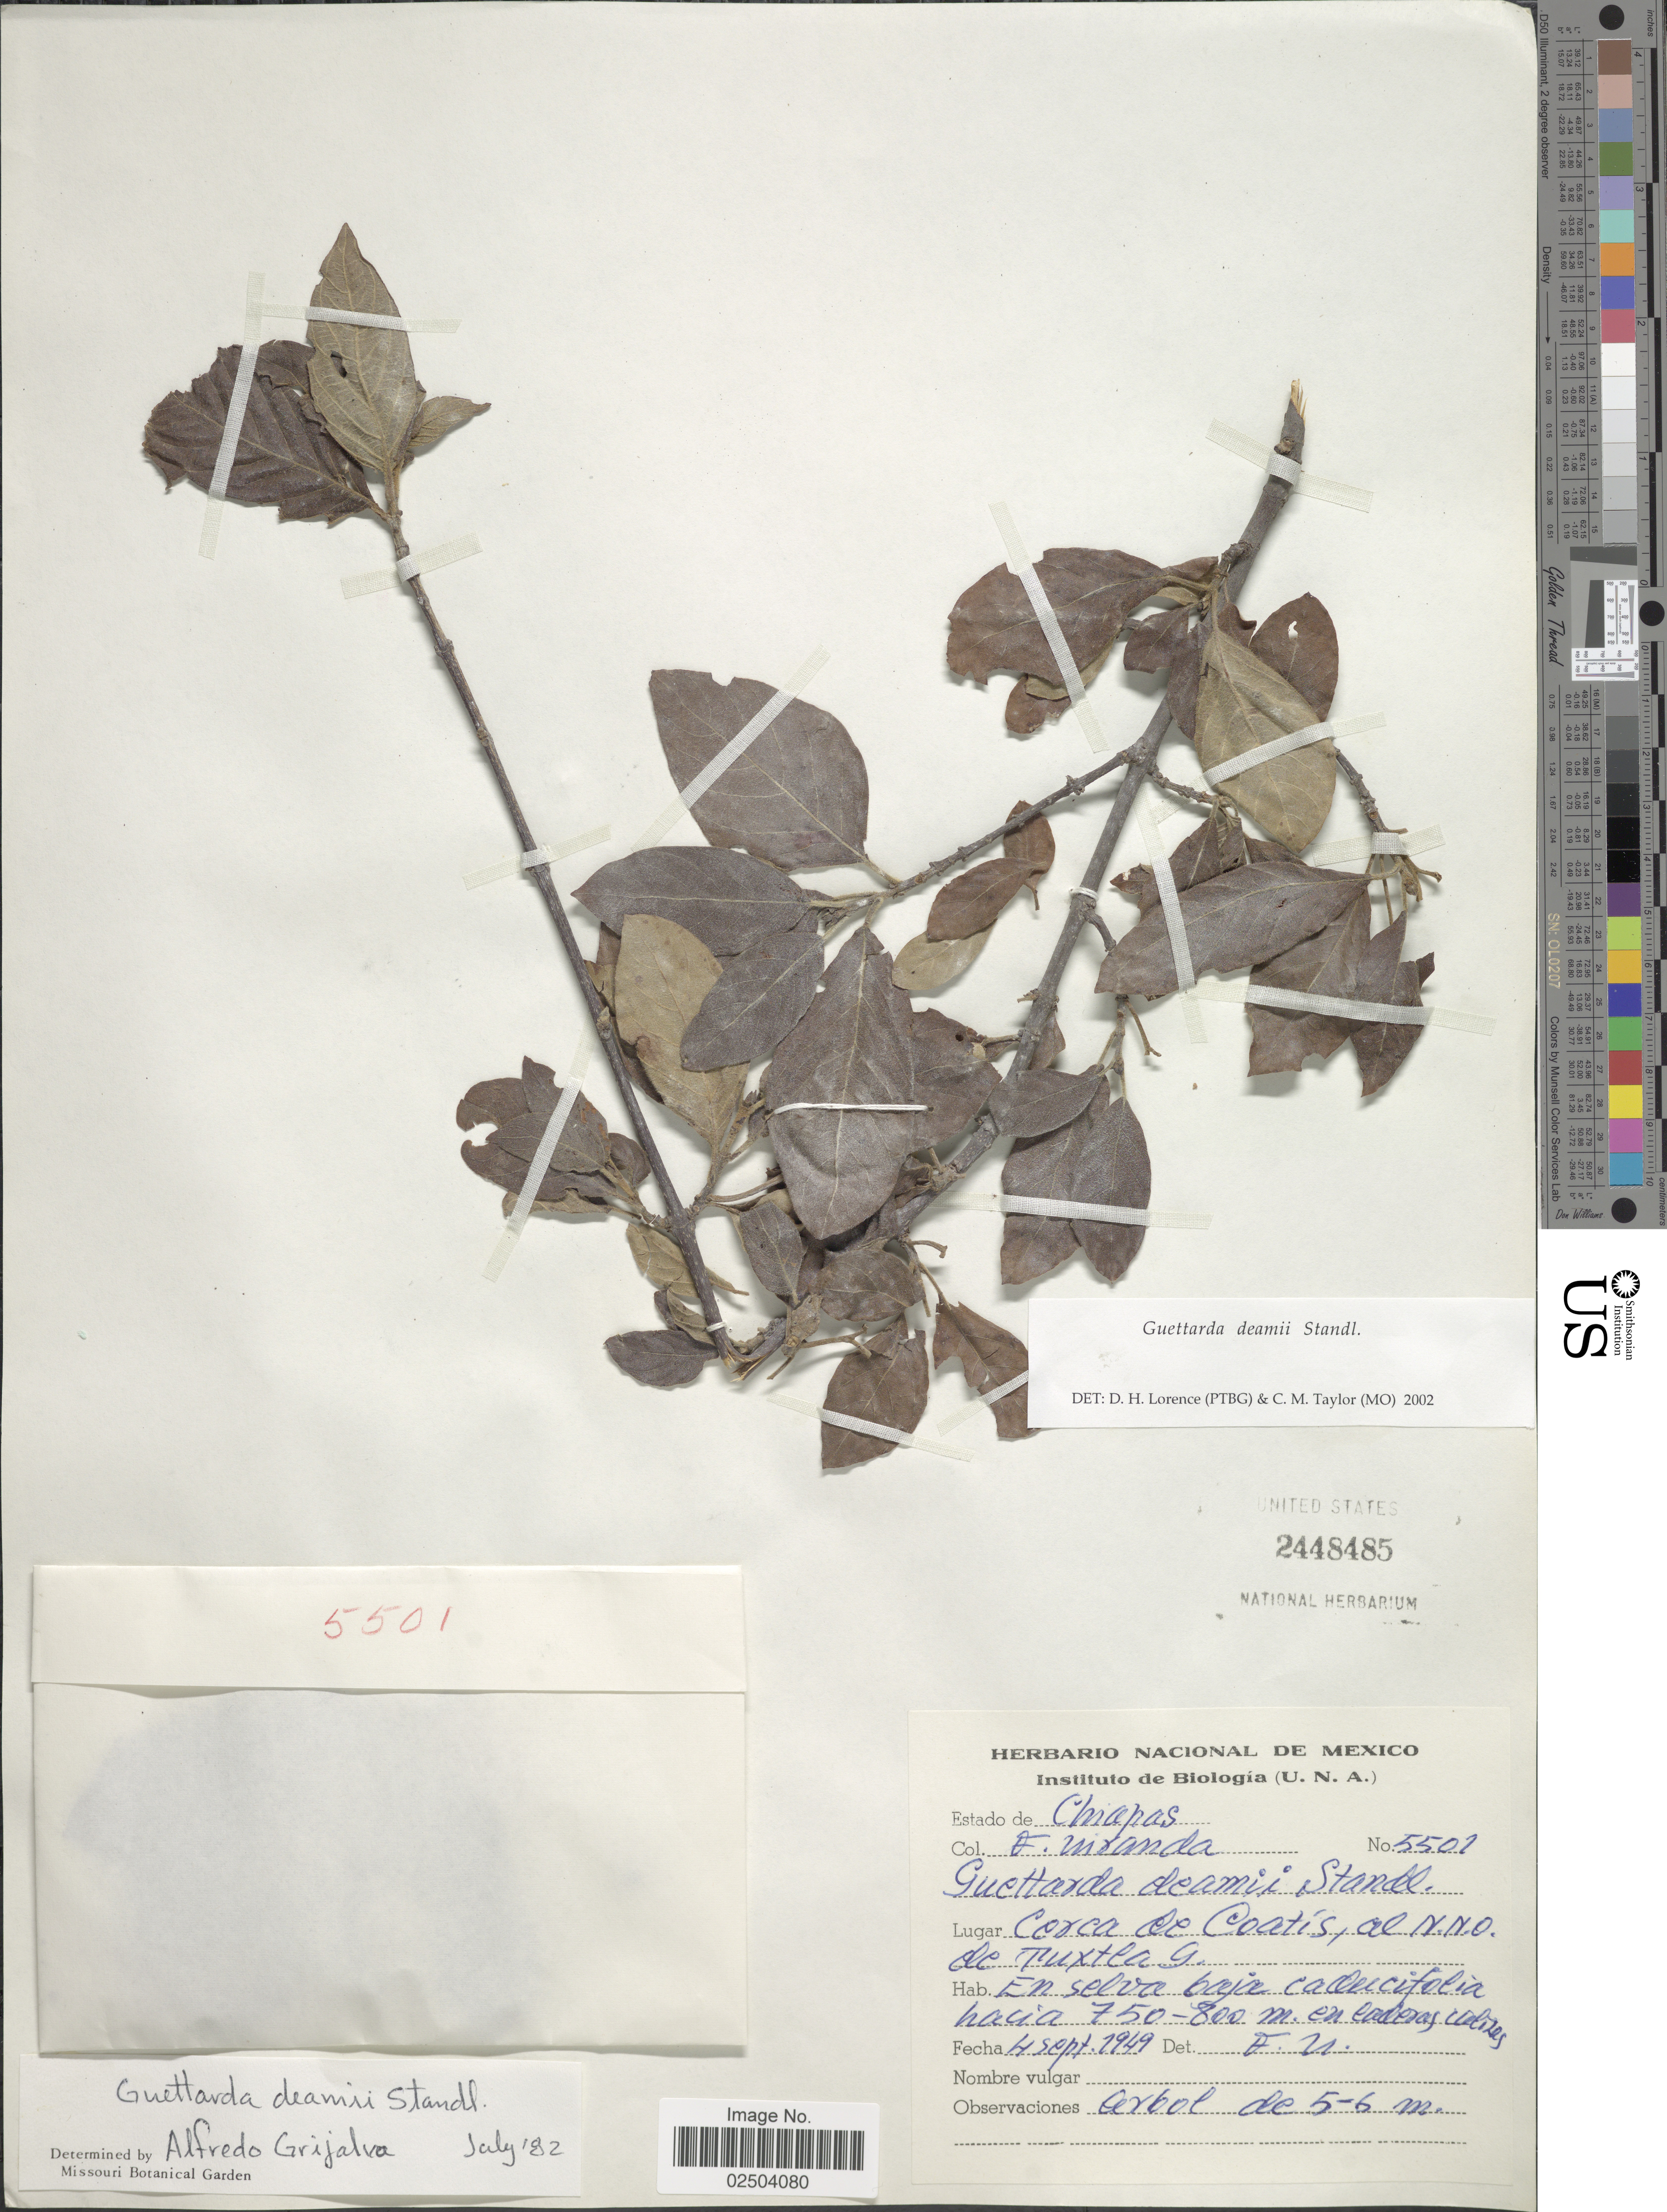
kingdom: Plantae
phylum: Tracheophyta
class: Magnoliopsida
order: Gentianales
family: Rubiaceae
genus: Guettarda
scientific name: Guettarda deamii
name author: Standl.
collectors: F. Miranda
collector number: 5501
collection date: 1949-09-04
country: Mexico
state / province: Chiapas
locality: Cerca de Coatis, al N.N.O. de Tuxtla G.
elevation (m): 750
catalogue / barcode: US 2448485